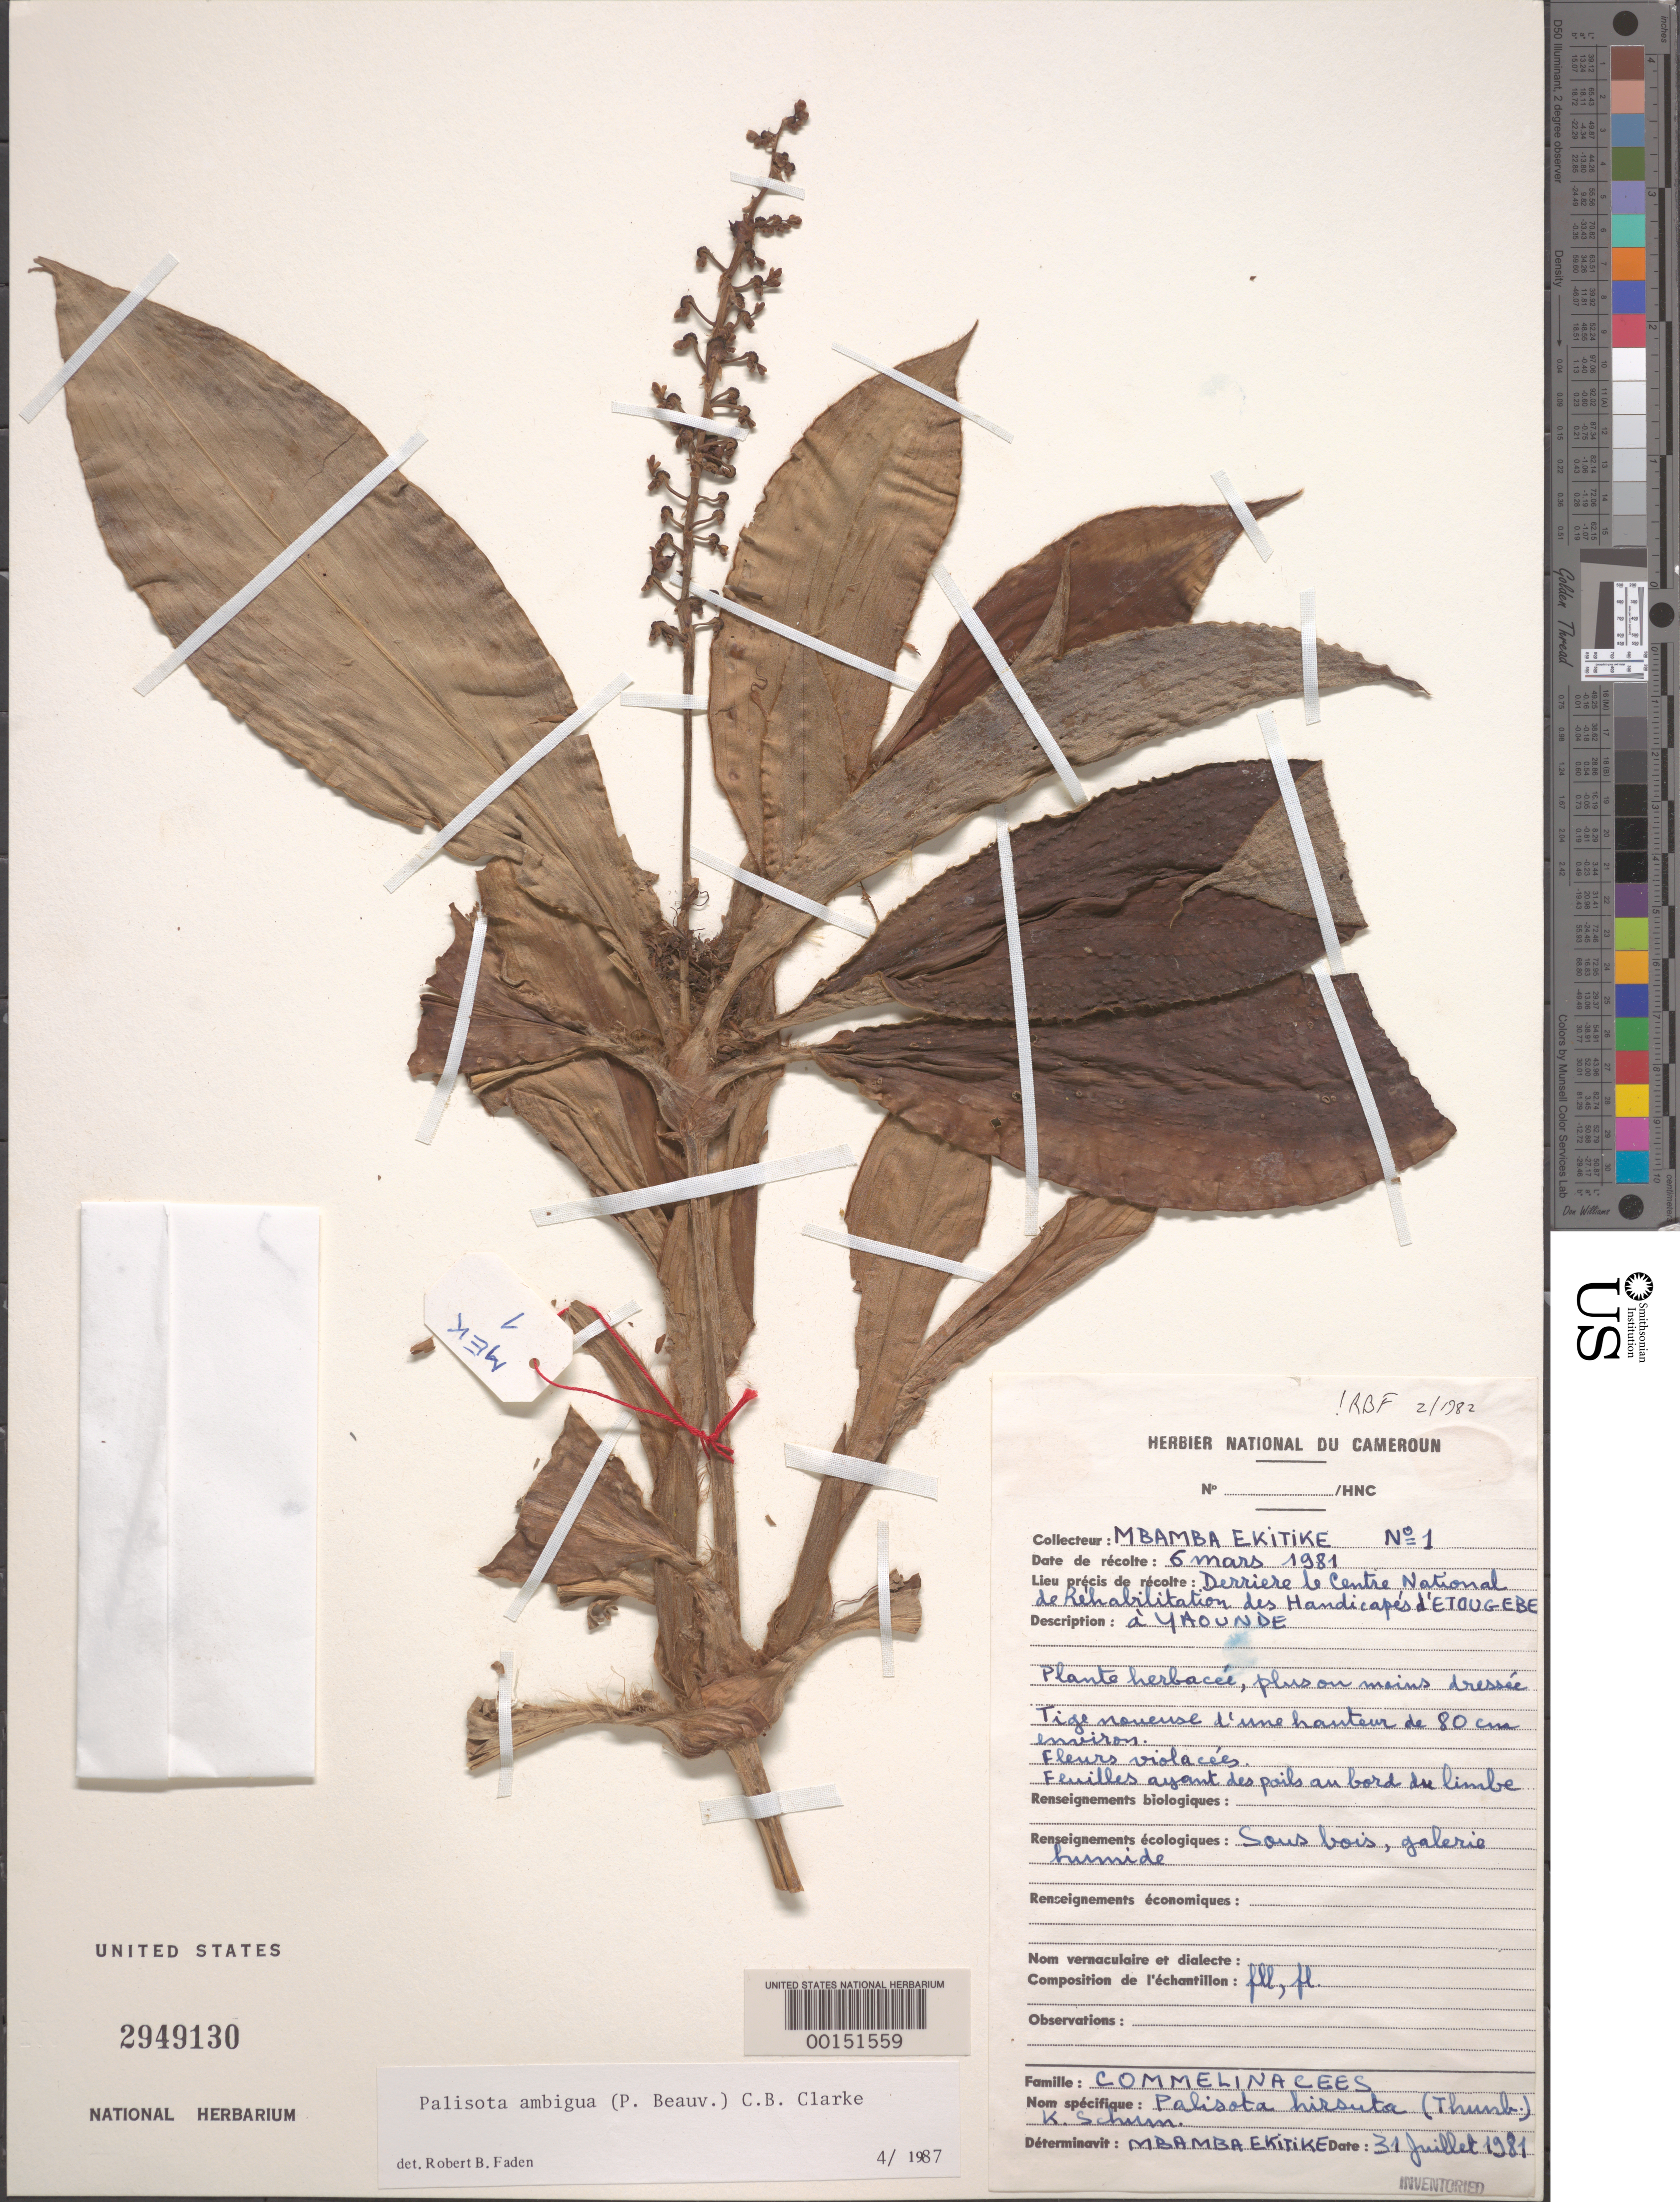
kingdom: Plantae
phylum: Tracheophyta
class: Liliopsida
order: Commelinales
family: Commelinaceae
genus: Palisota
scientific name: Palisota ambigua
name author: (P. Beauv.) C.B. Clarke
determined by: Faden, Robert B., (US), Smithsonian Institution - National Museum of Natural History (UNITED STATES)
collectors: M. Ekitike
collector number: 1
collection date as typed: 06 Mar 1981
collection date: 1981-03-06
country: Cameroon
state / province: Centre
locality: Yaounde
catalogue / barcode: US 2949130